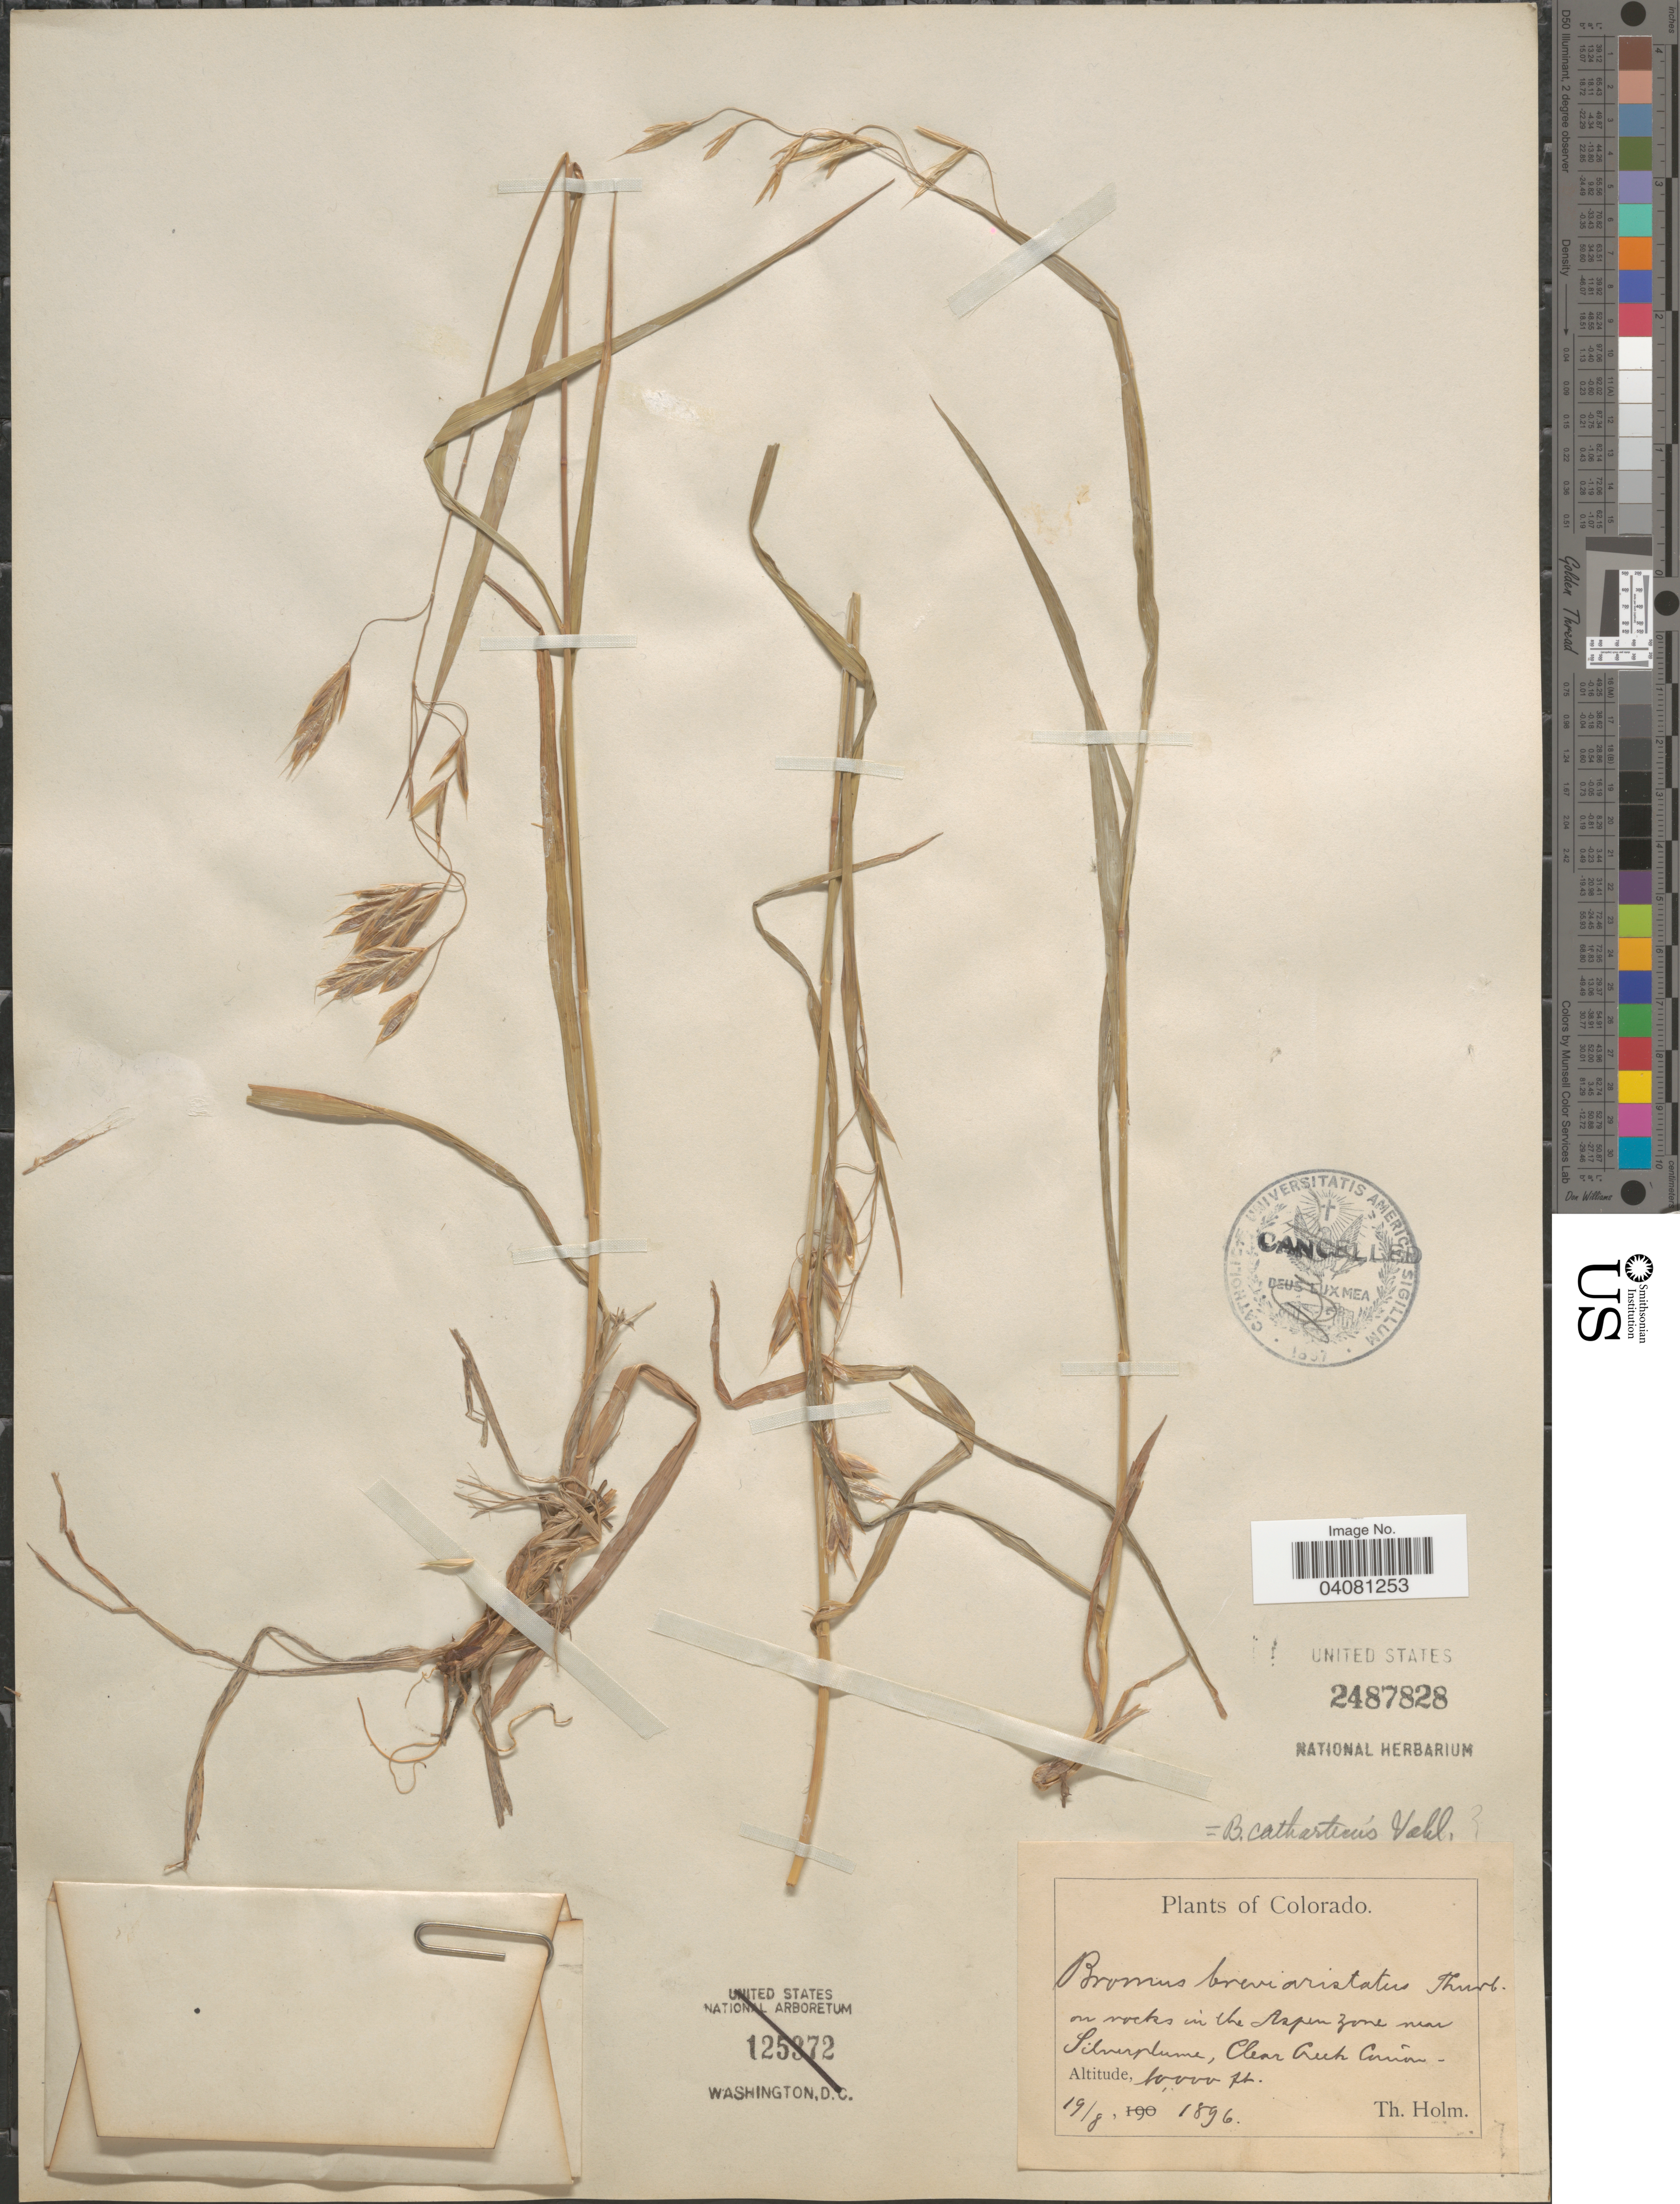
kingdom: Plantae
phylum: Tracheophyta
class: Liliopsida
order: Poales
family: Poaceae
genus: Bromus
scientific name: Bromus catharticus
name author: Vahl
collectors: T. Holm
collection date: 1896-08-19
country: United States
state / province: Colorado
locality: On rocks in the Aspen Zone near Silverplume, Clear Creek Cañon.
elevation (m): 3048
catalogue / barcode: US 2487828